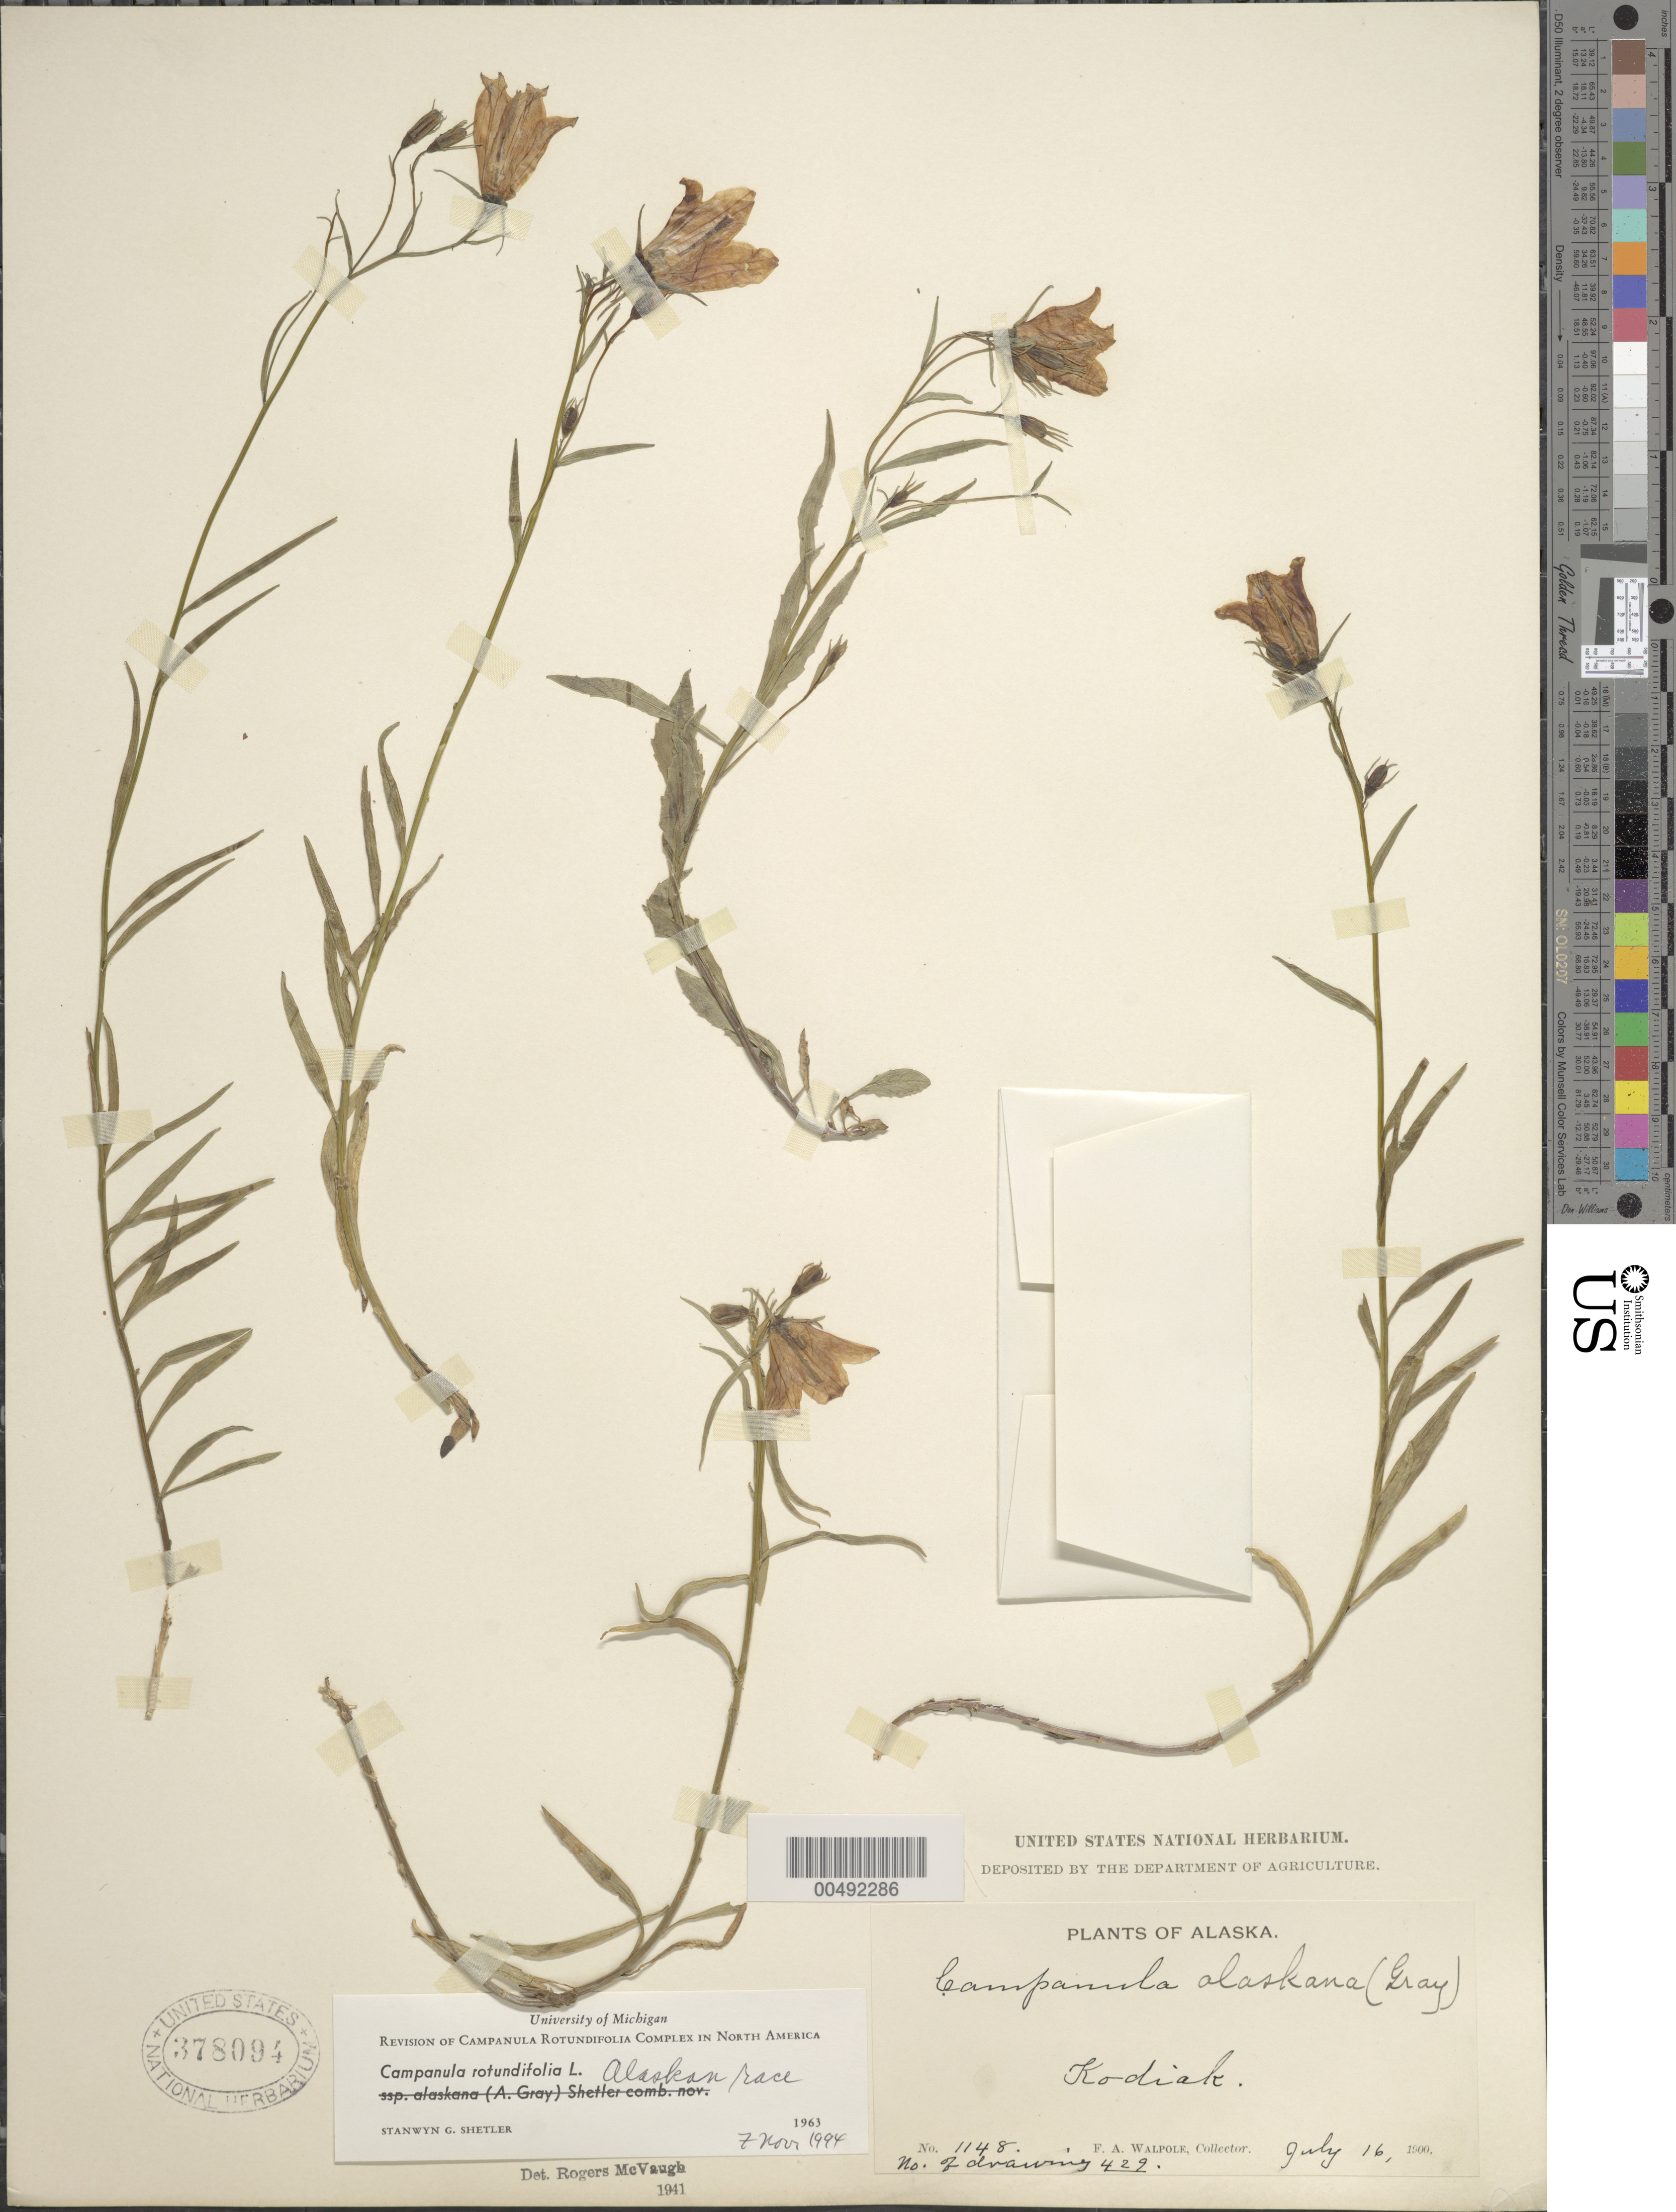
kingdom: Plantae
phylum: Tracheophyta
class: Magnoliopsida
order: Asterales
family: Campanulaceae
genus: Campanula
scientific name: Campanula rotundifolia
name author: L.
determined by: Shetler, Stanwyn G., (US), NMNH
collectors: F. Walpole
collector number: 1148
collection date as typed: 16 Jul 1900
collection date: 1900-07-16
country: United States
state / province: Alaska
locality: Kodiak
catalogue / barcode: US 378094